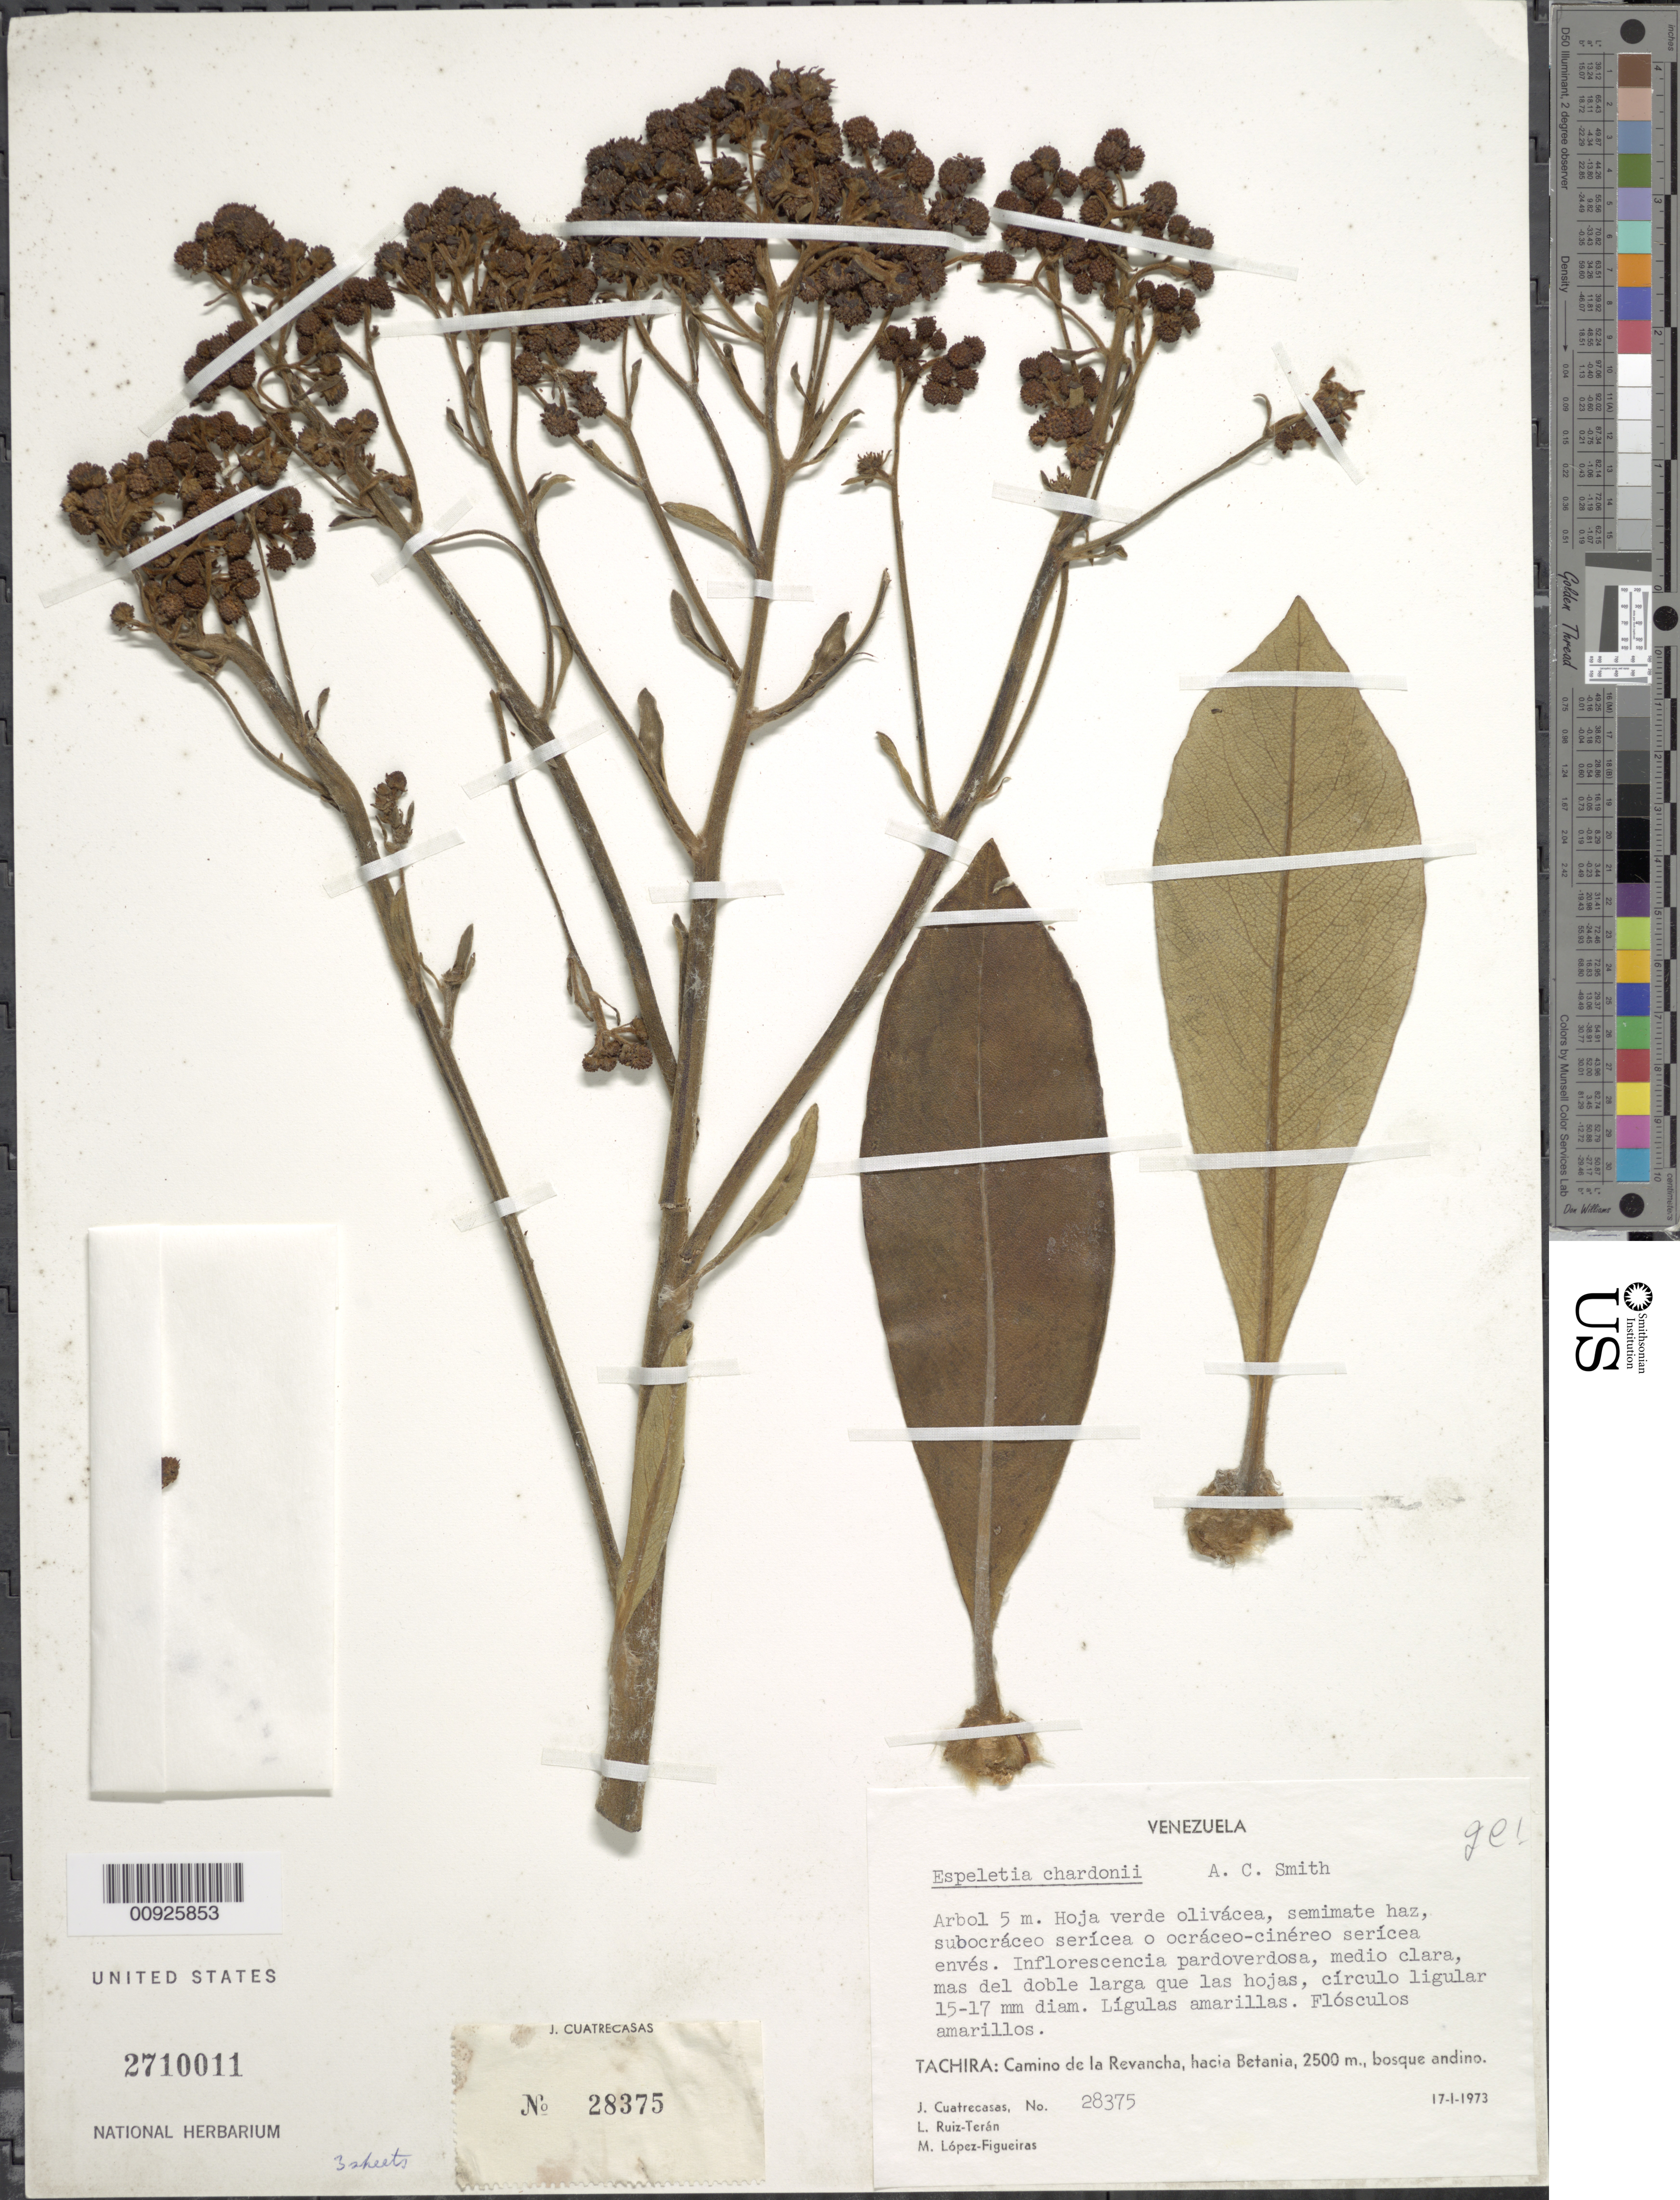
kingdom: Plantae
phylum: Tracheophyta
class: Magnoliopsida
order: Asterales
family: Asteraceae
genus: Tamania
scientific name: Tamania chardonii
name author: (A.C. Sm.) Cuatrec.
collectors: J. Cuatrecasas, L. E. Ruíz-Terán & M. López Figueiras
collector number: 28375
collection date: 1973-01-17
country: Venezuela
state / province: Táchira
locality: Camino de la revancha, hacia betania, 2500 m, bosque andino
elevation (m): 2500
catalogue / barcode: US 2710011